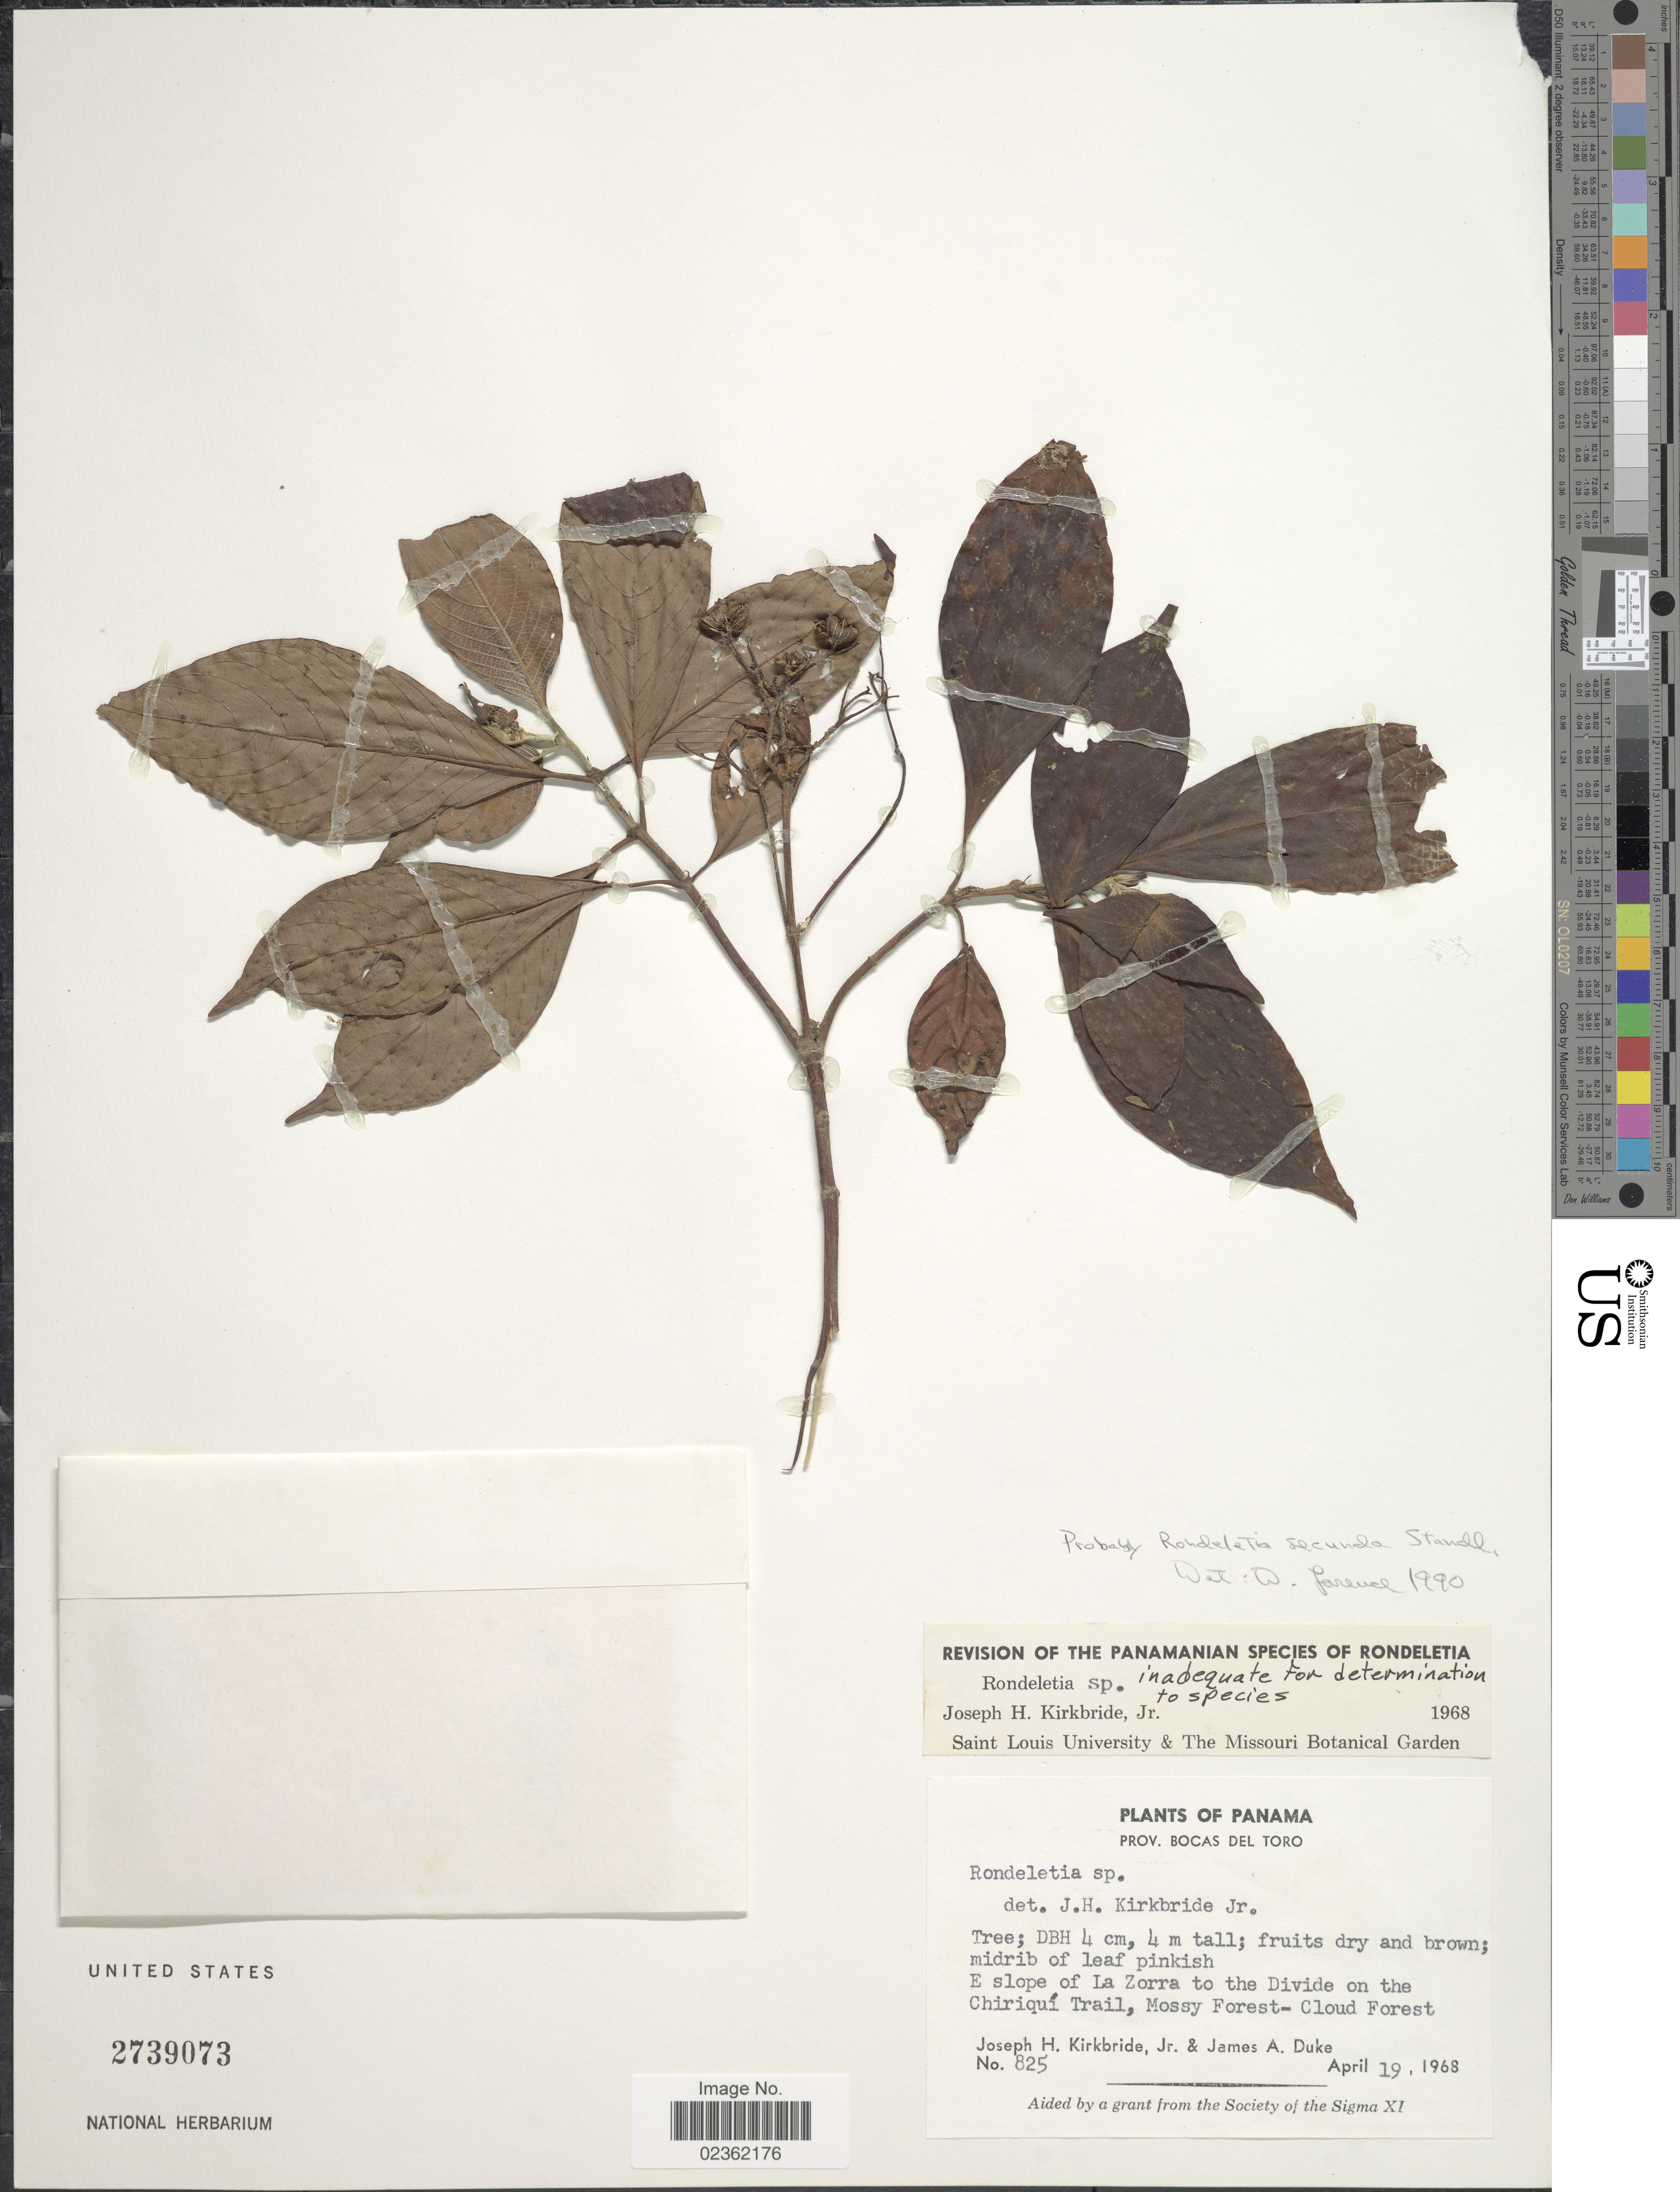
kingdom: Plantae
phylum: Tracheophyta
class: Magnoliopsida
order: Gentianales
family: Rubiaceae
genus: Rondeletia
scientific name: Rondeletia secunda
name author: Standl.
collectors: J. H. Kirkbride & J. A. Duke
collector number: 825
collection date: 1968-04-19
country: Panama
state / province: Bocas del Toro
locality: E slope of La Zorra to the Divide on the Chiriqui Trail.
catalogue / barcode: US 2739073